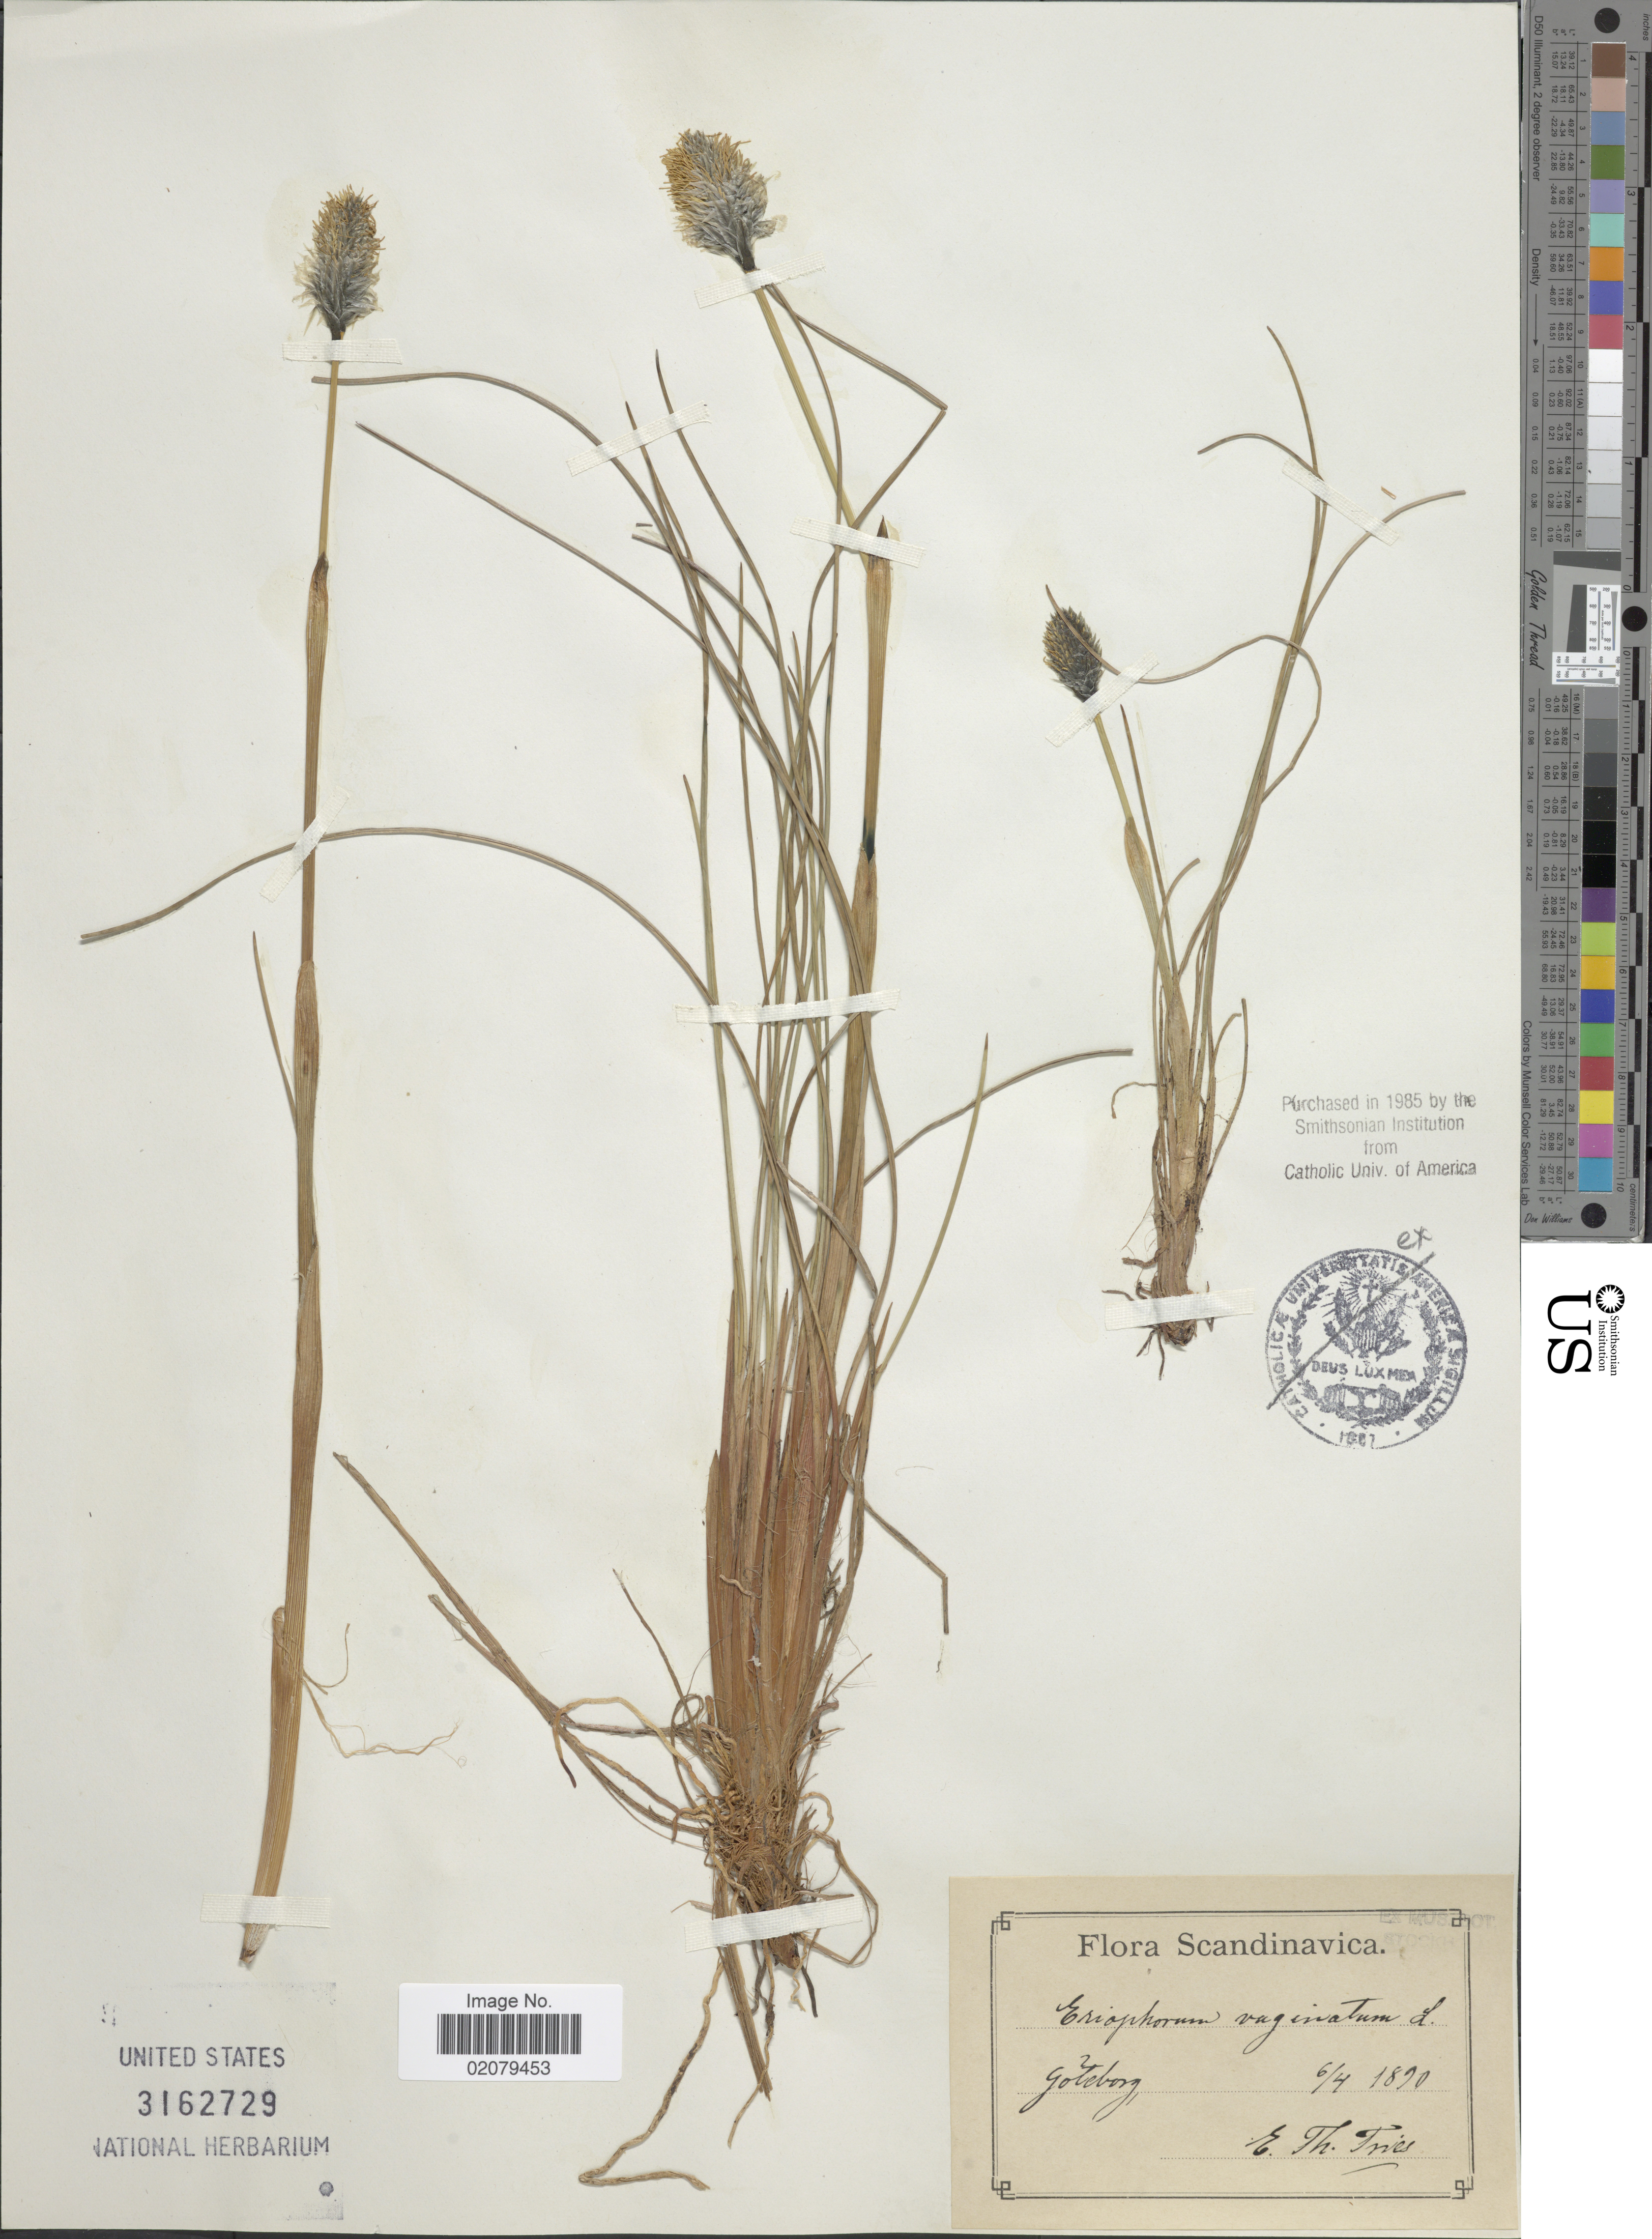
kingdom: Plantae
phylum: Tracheophyta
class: Liliopsida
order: Poales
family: Cyperaceae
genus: Eriophorum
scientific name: Eriophorum vaginatum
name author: L.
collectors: E. Fries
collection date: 1890-04-06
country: Sweden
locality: Scandinacia, Gotsberg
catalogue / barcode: US 3162728